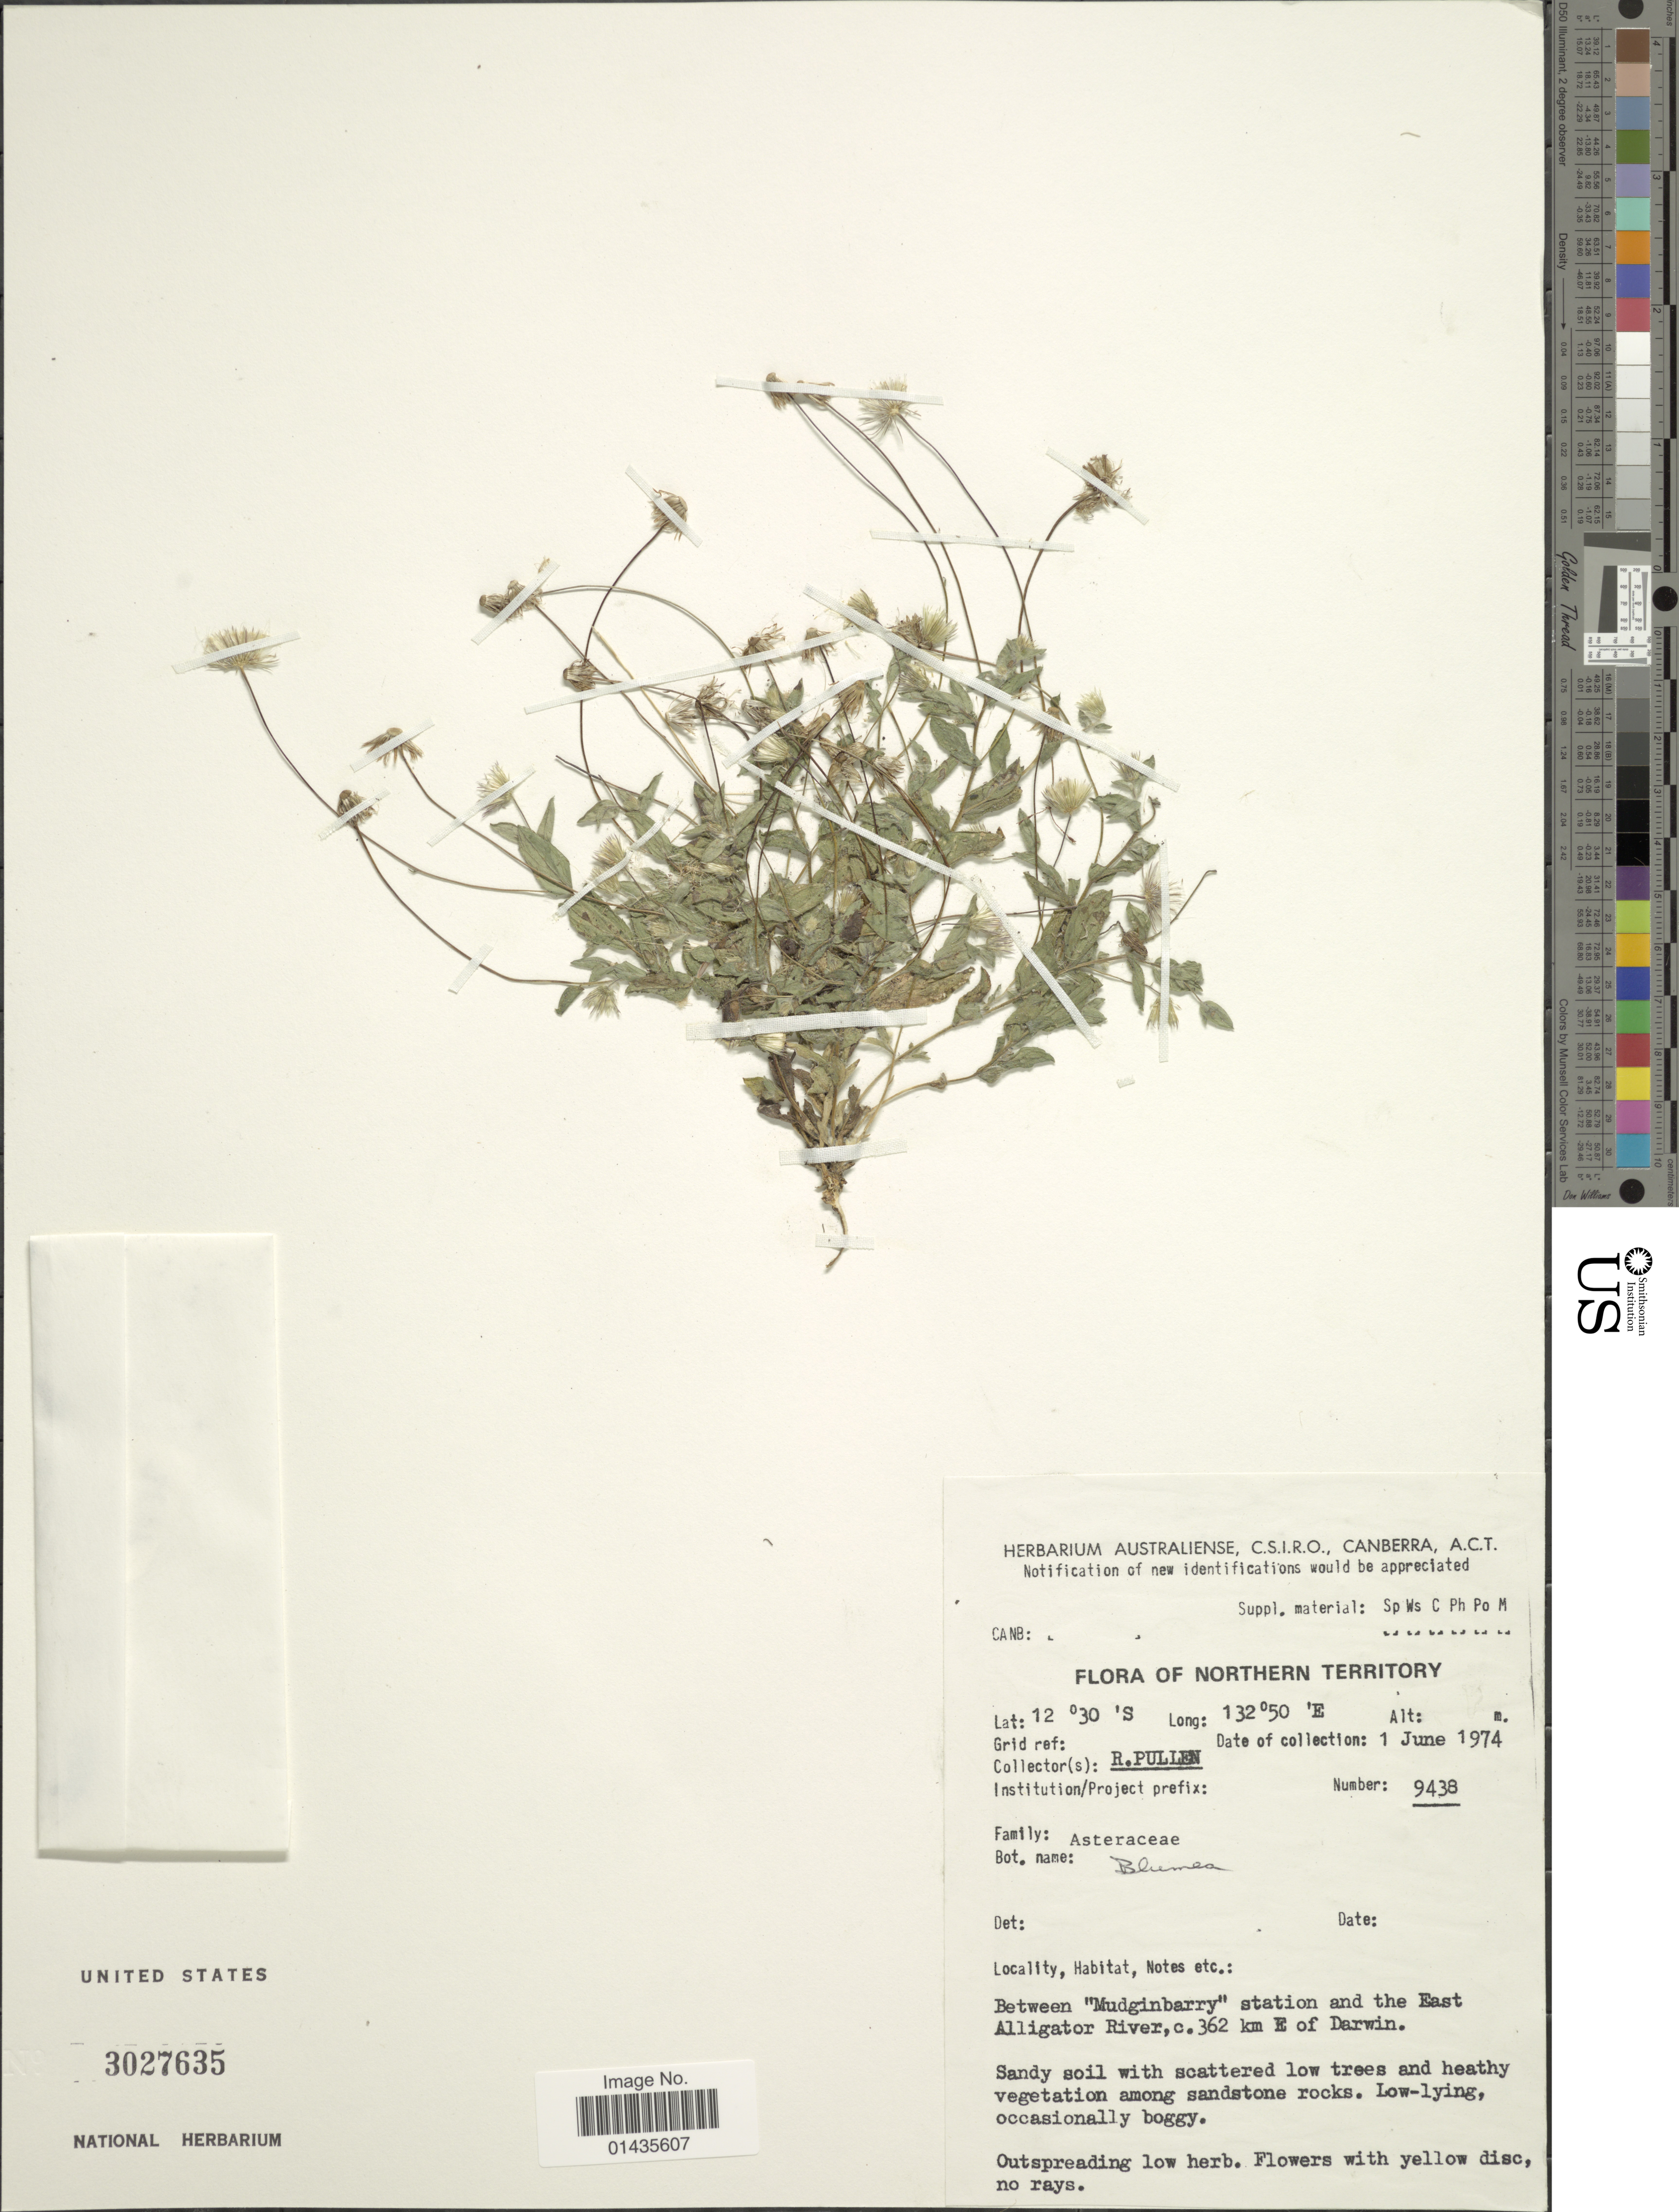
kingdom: Plantae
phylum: Tracheophyta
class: Magnoliopsida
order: Asterales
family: Asteraceae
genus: Blumea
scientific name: Blumea sp.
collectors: R. Pullen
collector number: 9438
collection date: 1974-06-01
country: Australia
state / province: Northern Territory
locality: Between "Mudginbarry" station and the East Alligator River, c. 362 km E of Darwin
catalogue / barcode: US 3027635